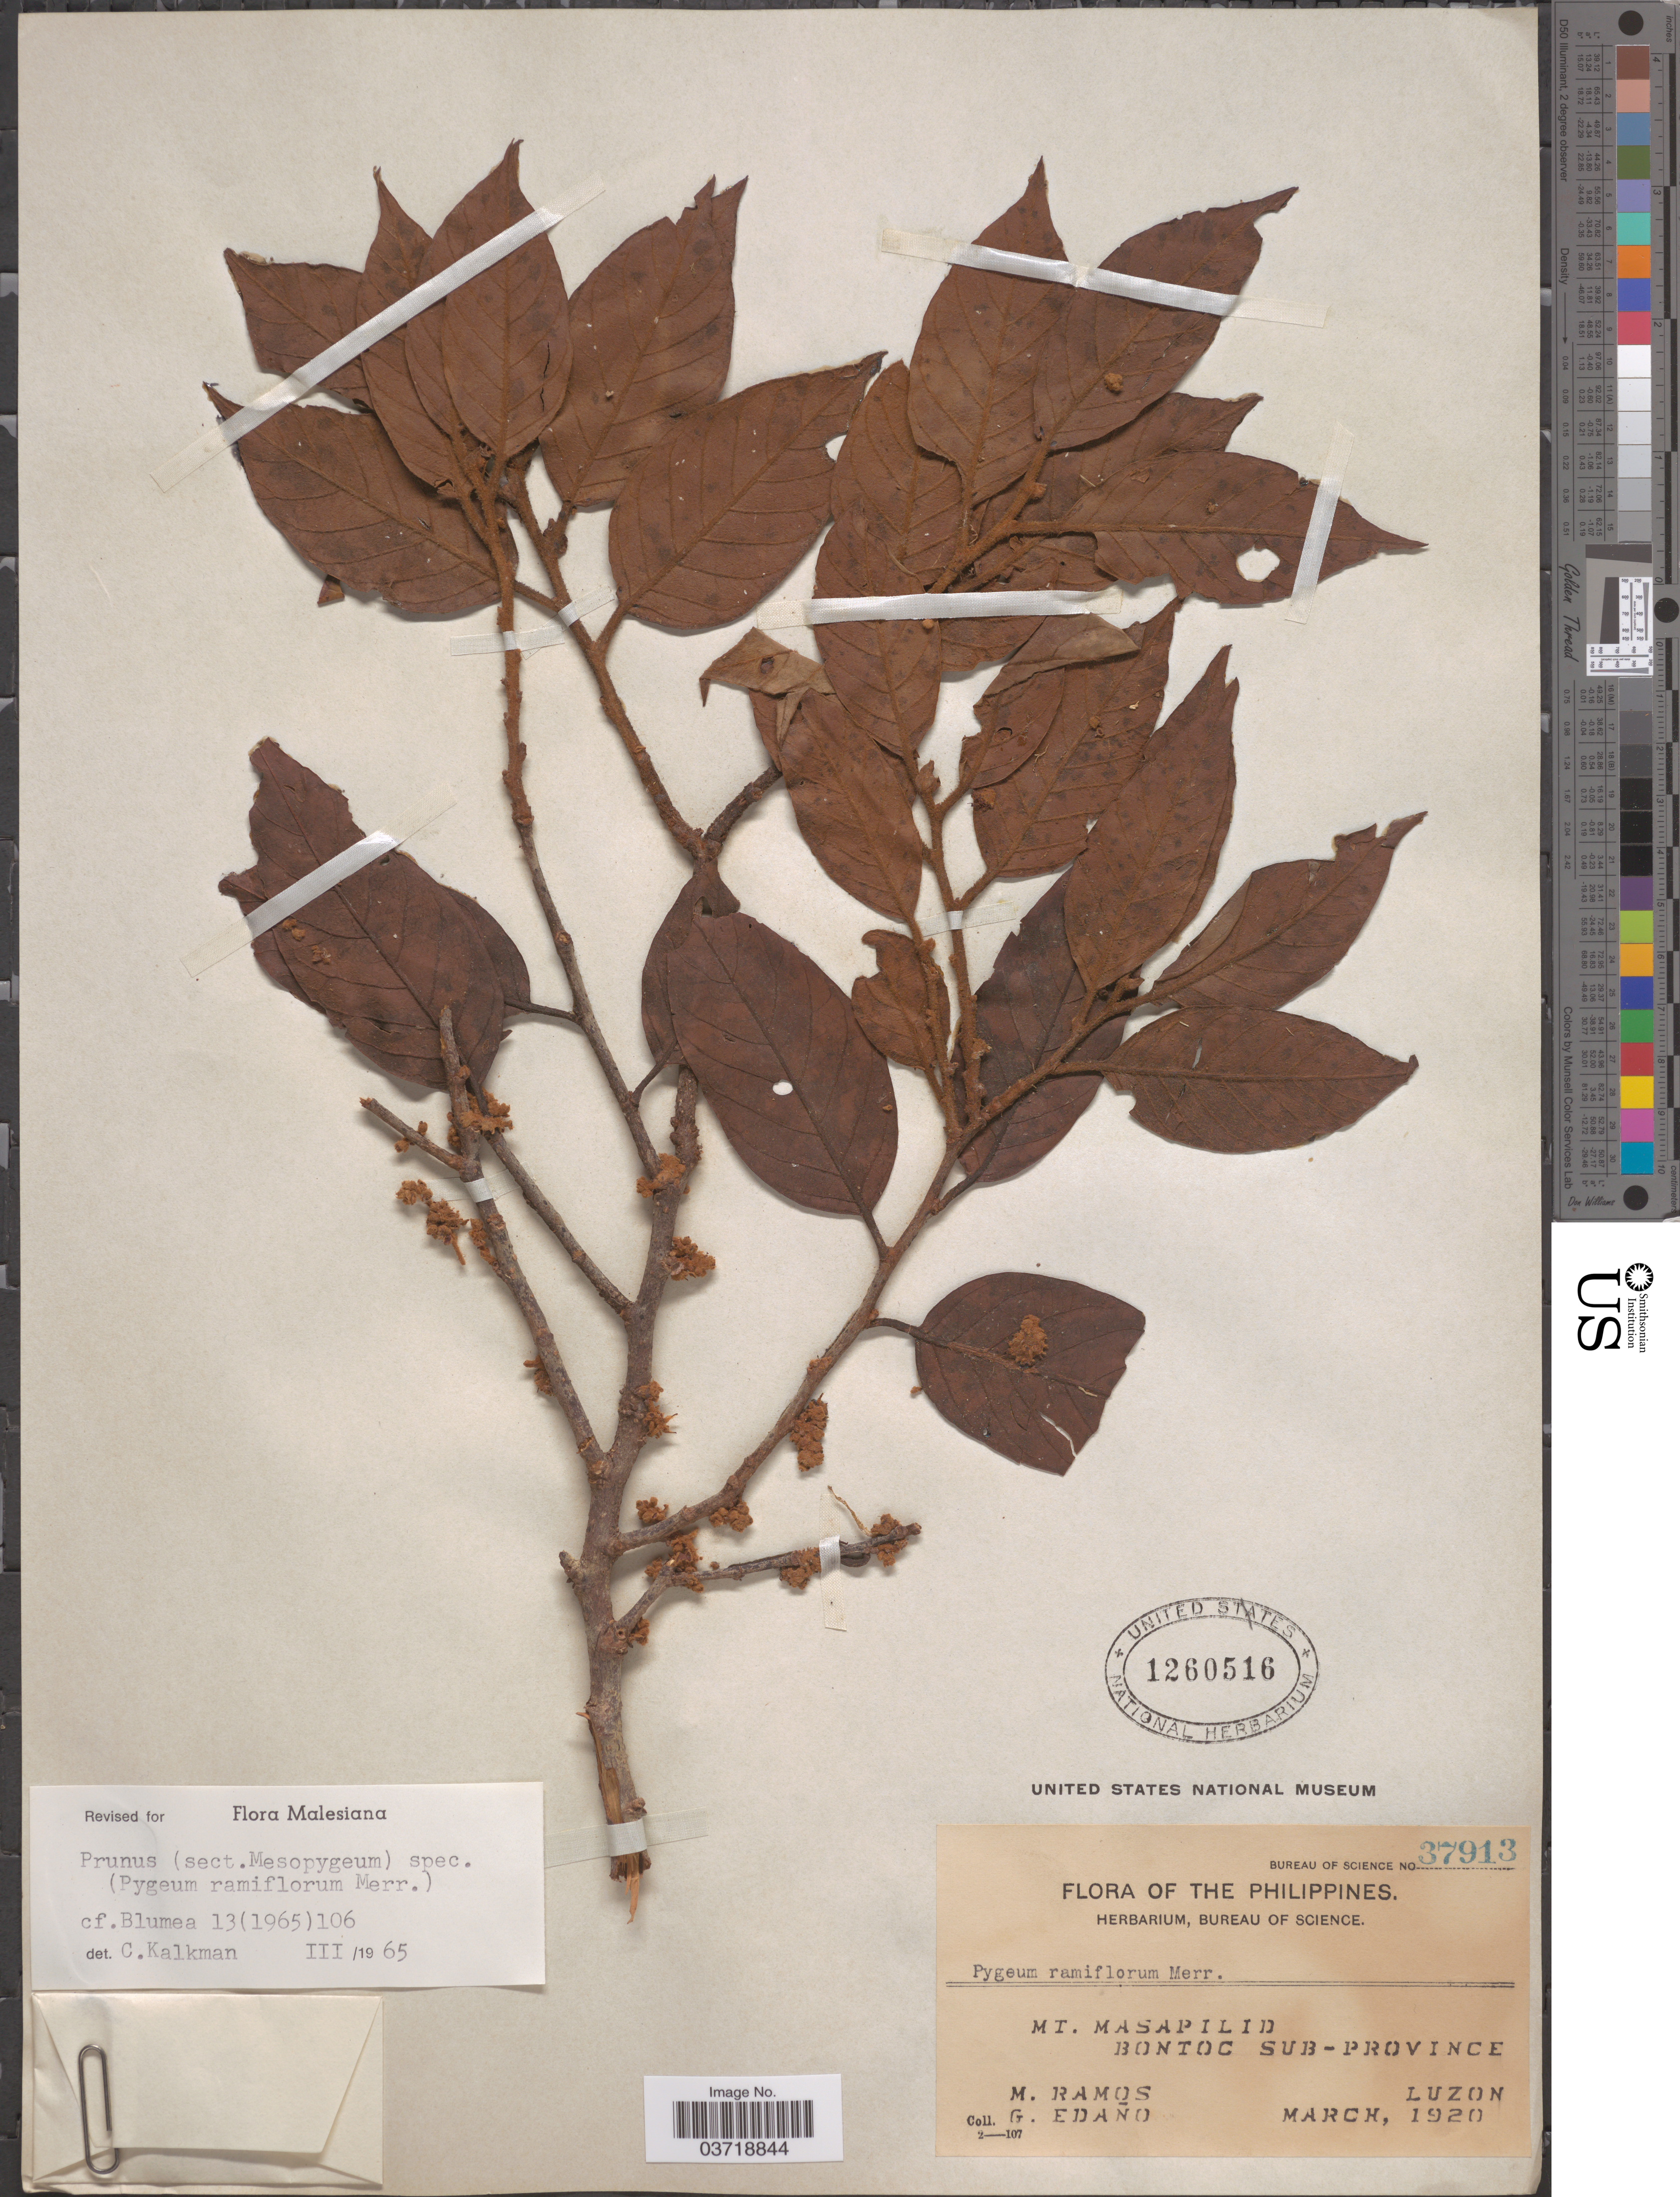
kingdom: Plantae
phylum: Tracheophyta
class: Magnoliopsida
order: Rosales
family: Rosaceae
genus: Pygeum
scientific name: Pygeum ramiflorum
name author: Merr.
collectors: M. Ramos & G. Edaño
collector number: Bureau of Science 37913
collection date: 1920-03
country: Philippines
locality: Mt. Masapilid. Bontoc Sub-Province. Luzon.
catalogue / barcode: US 1260516